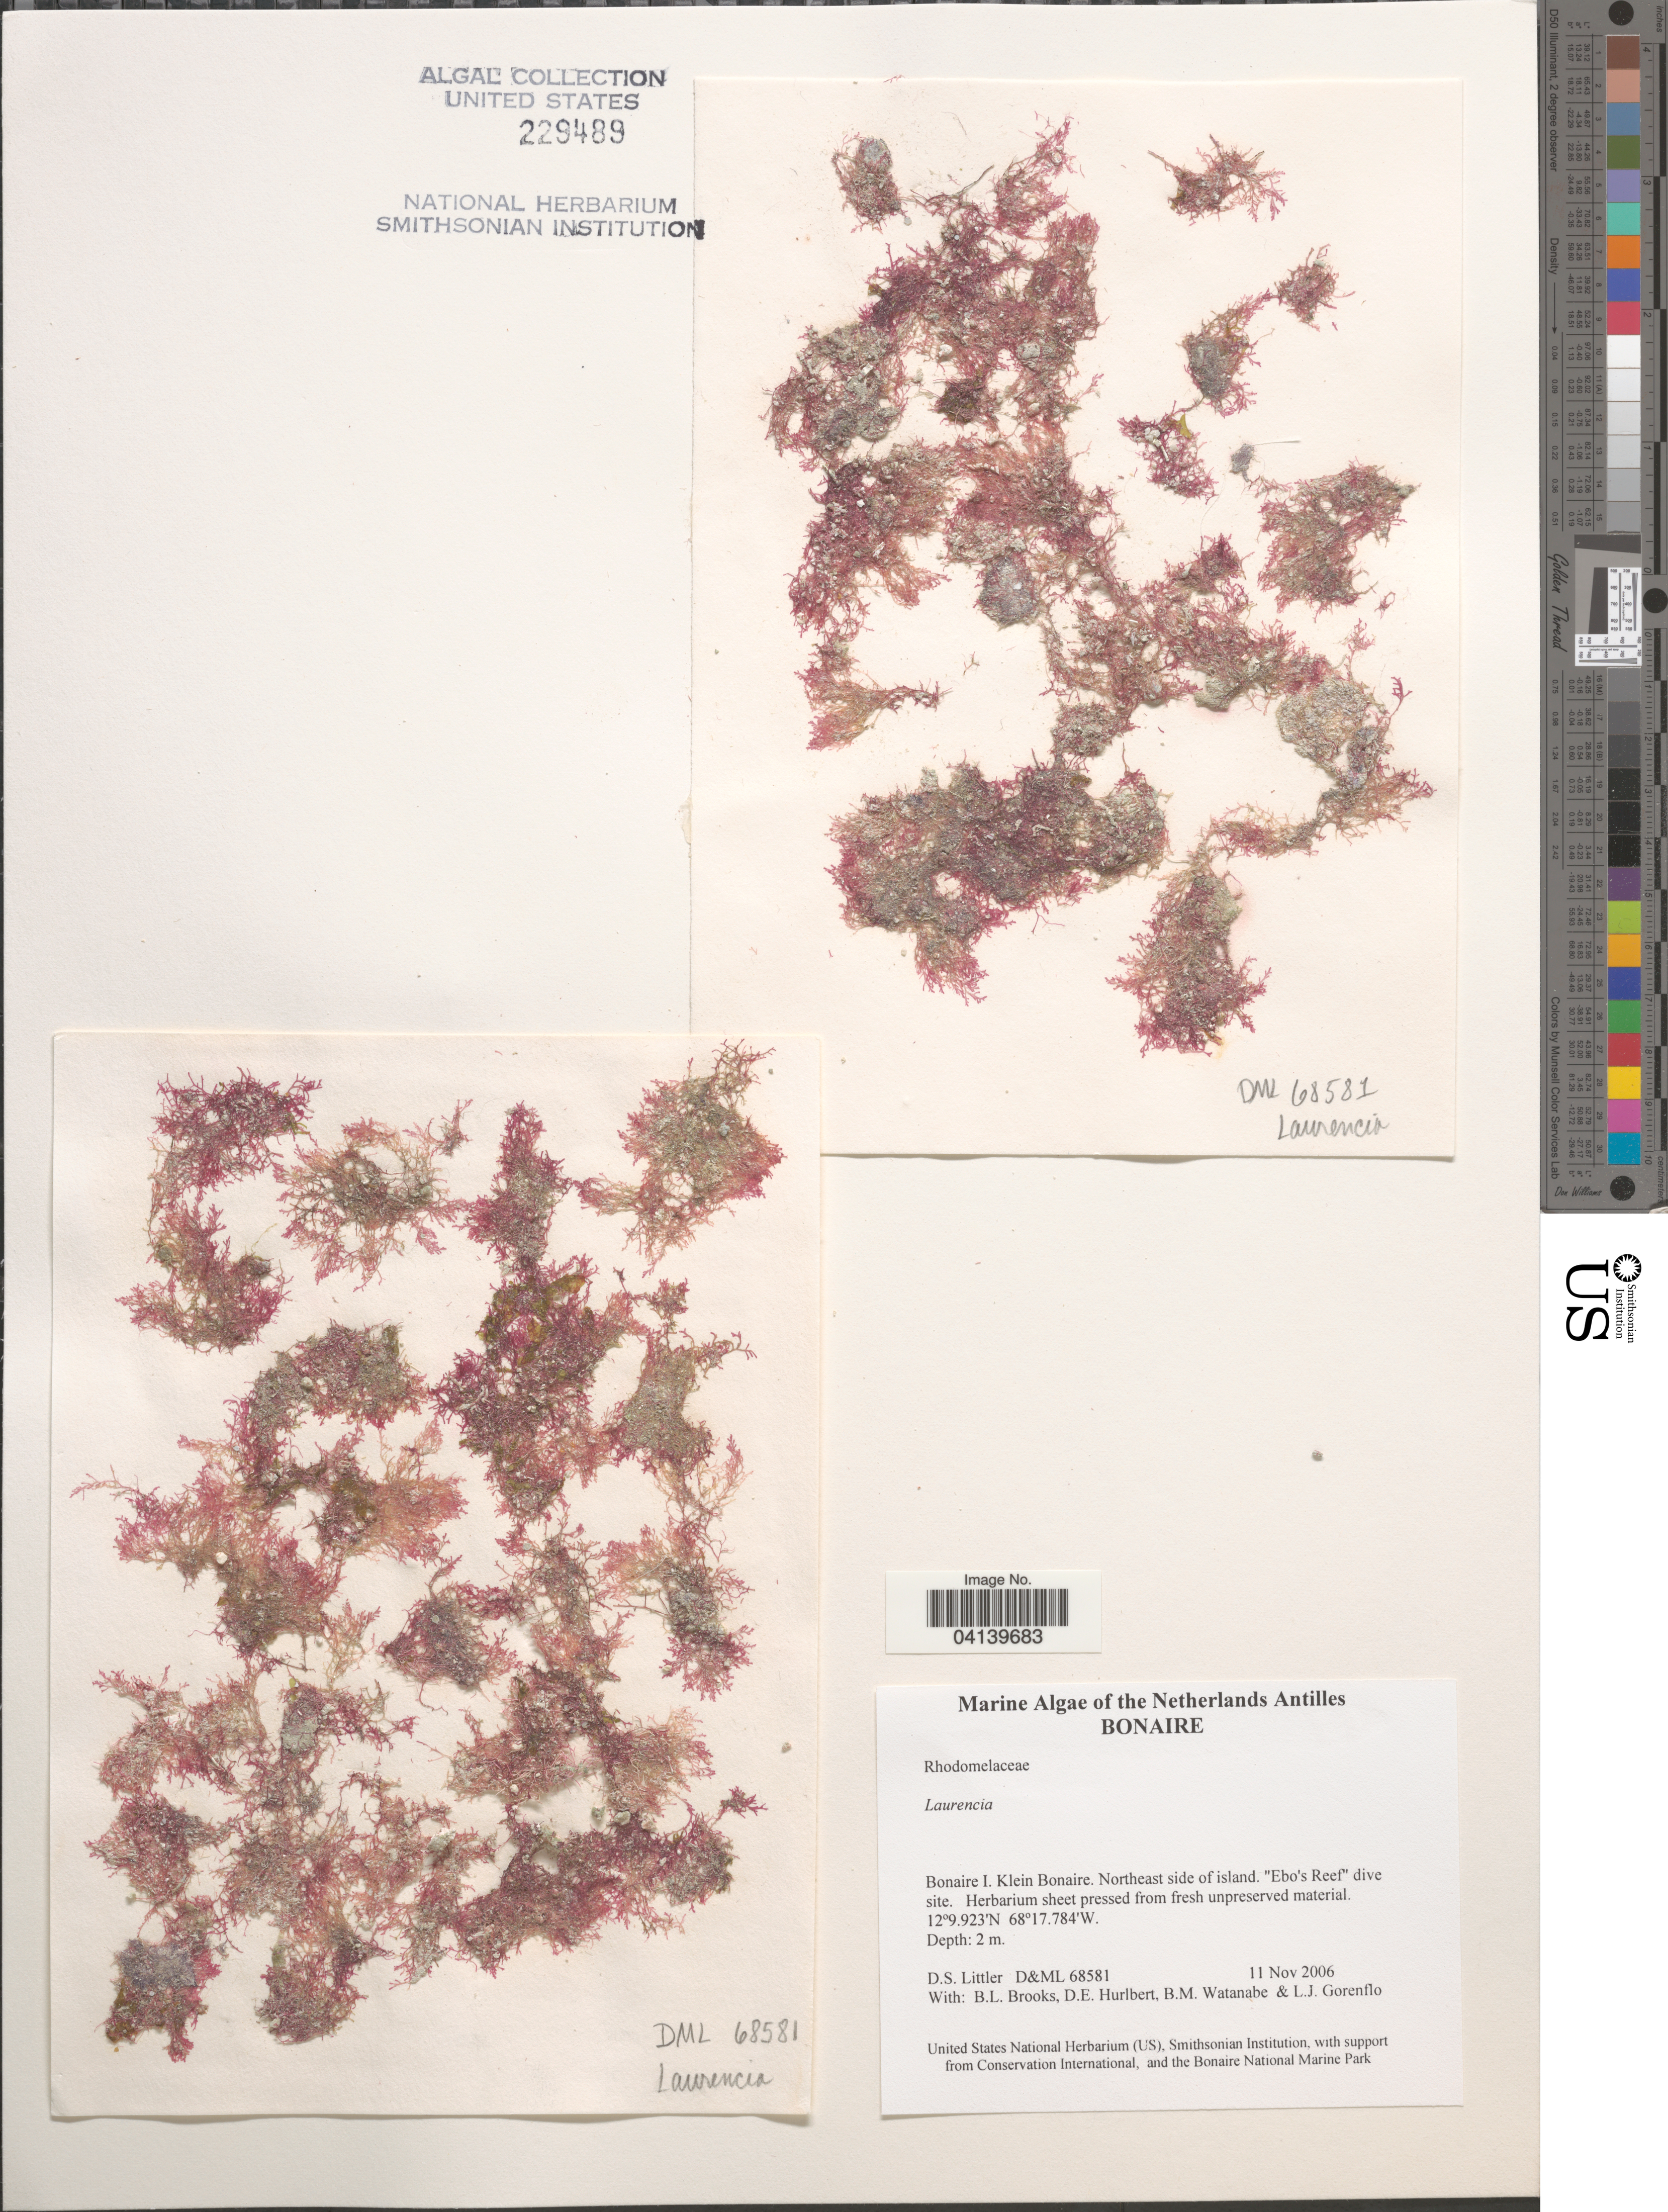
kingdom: Plantae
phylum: Rhodophyta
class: Florideophyceae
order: Ceramiales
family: Rhodomelaceae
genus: Laurencia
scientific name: Laurencia sp.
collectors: D. S. Littler, B. Brooks, D. Hurlbert, B. Watanabe & L. Gorenflo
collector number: D&ML 68581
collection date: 2006-11-11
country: Netherlands Antilles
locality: Bonaire. Bonaire I. Klein Bonaire. Northeast side of island. "Ebo's Reef" dive site.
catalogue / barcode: US 229489